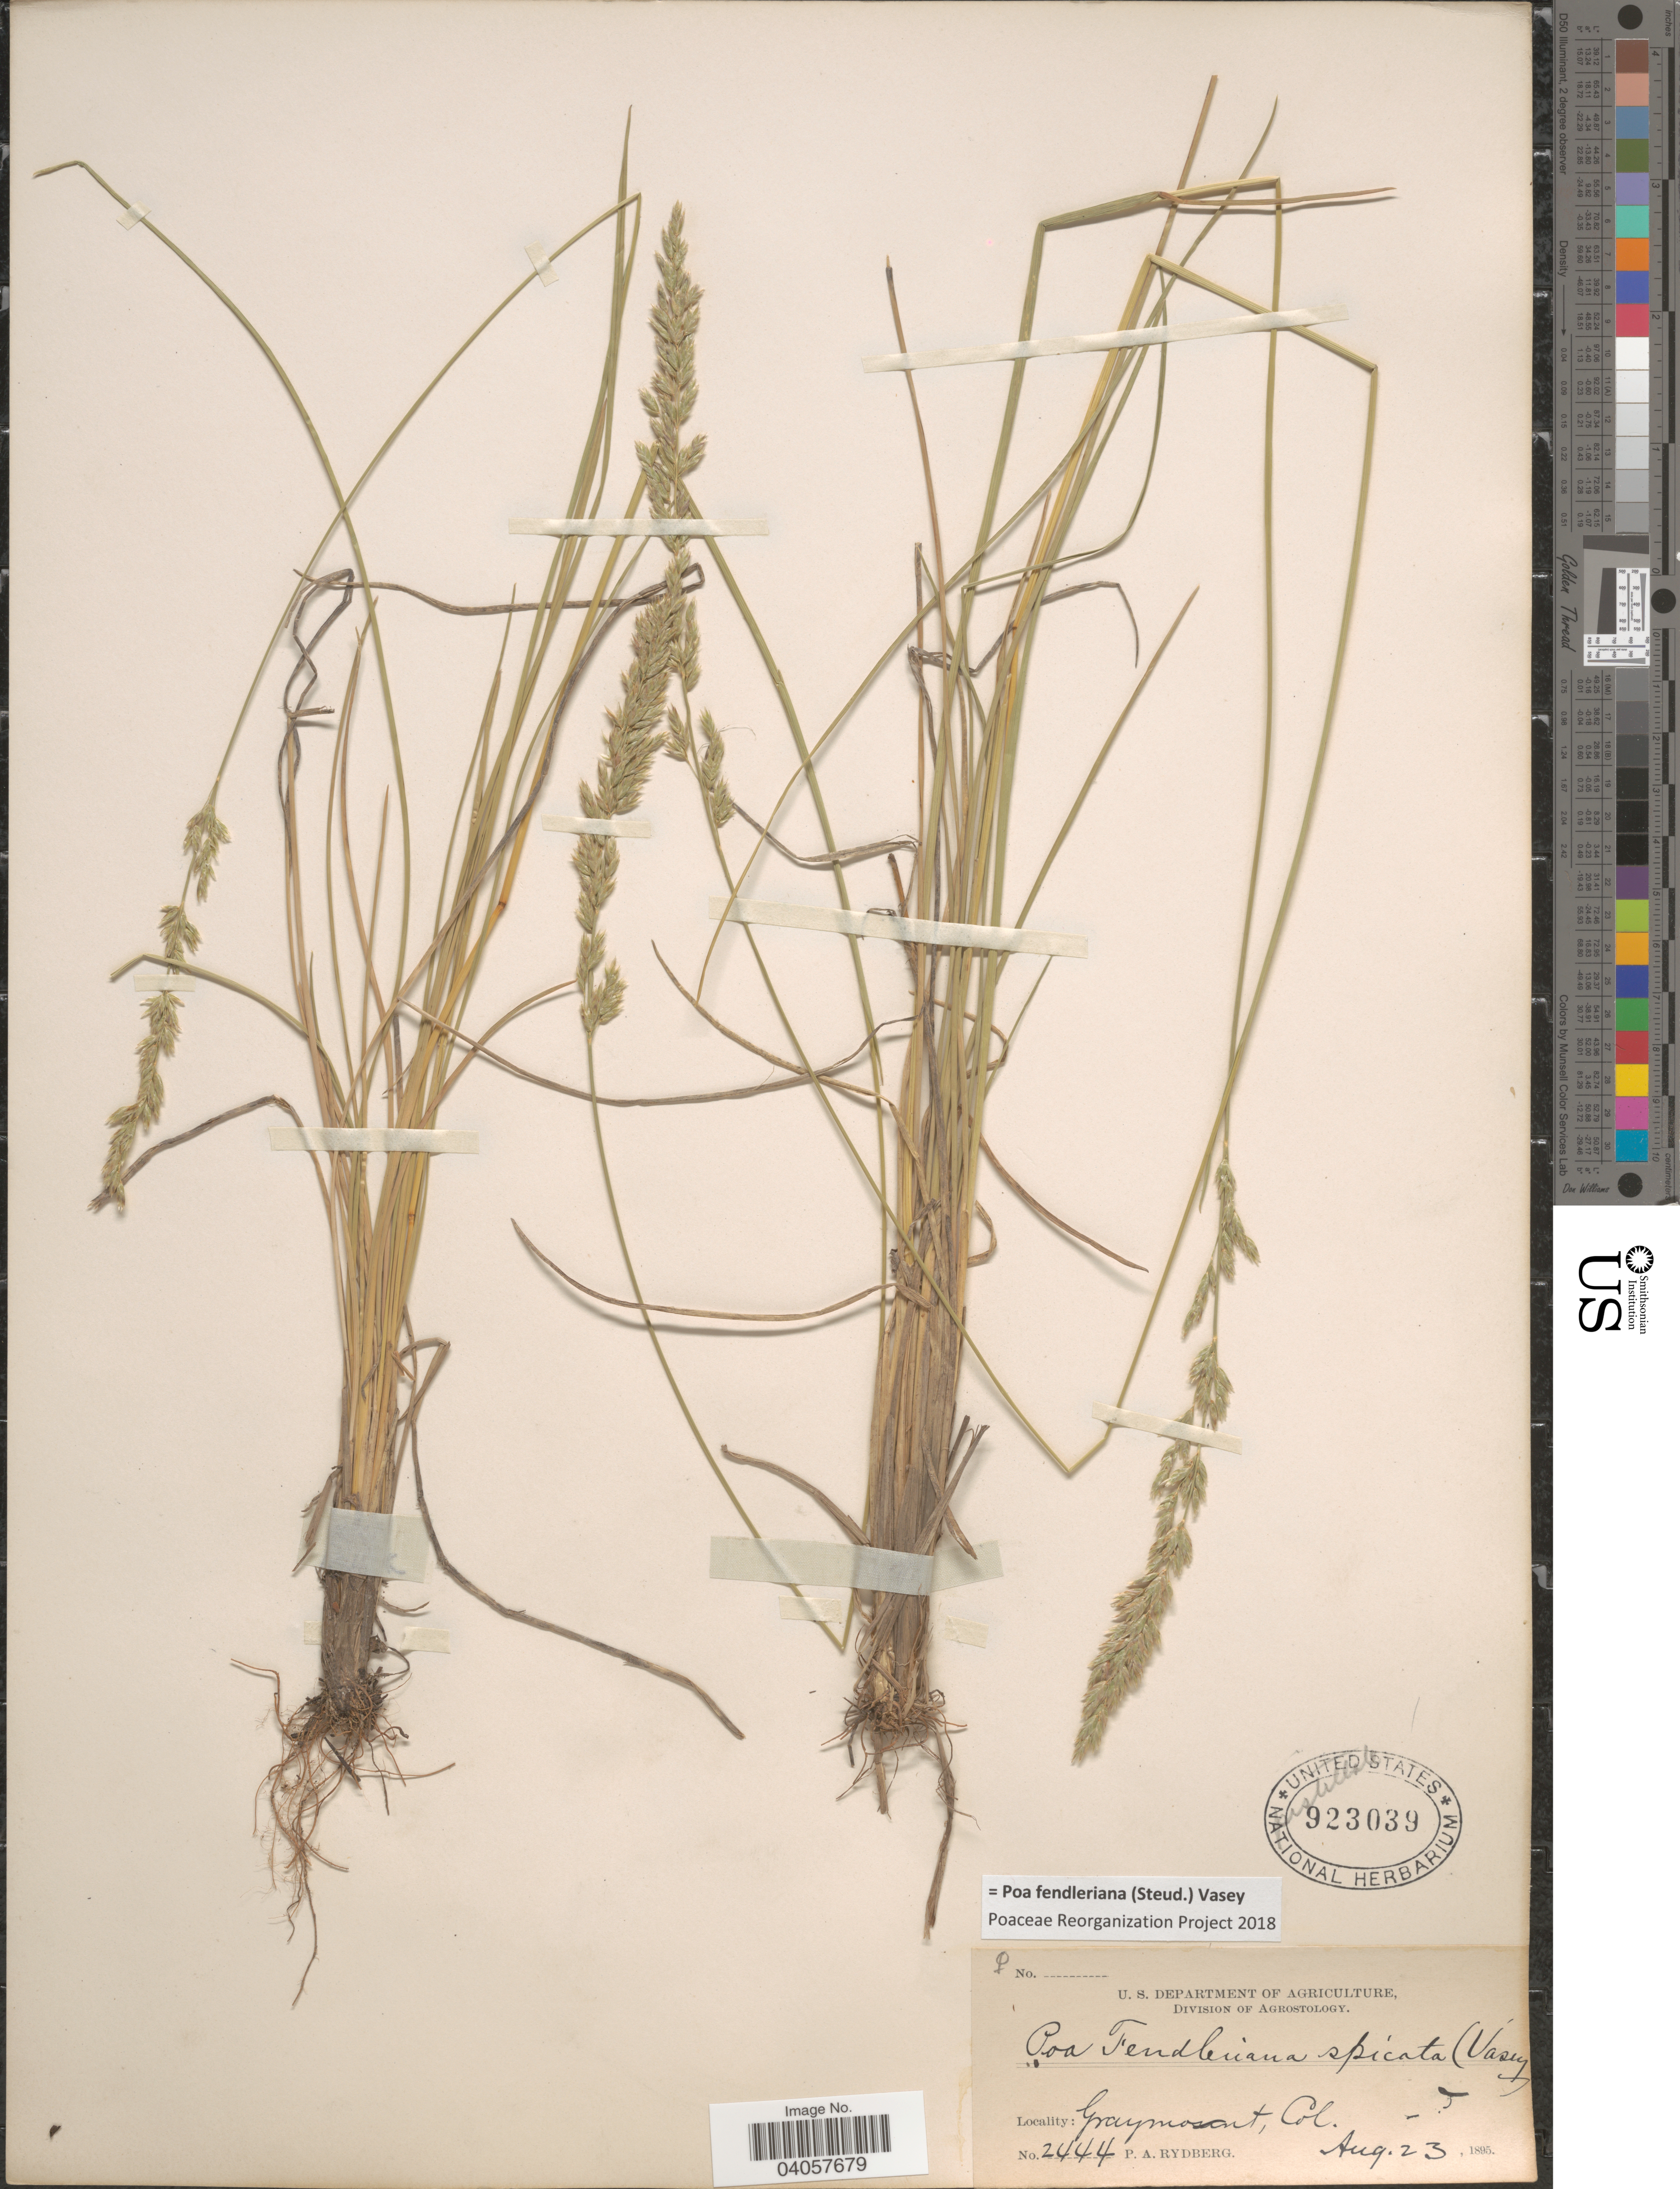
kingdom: Plantae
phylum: Tracheophyta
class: Liliopsida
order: Poales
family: Poaceae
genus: Poa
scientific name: Poa fendleriana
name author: (Steud.) Vasey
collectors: P. A. Rydberg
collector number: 2444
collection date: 1895-08-23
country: United States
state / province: Colorado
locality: Graymont.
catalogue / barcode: US 923039